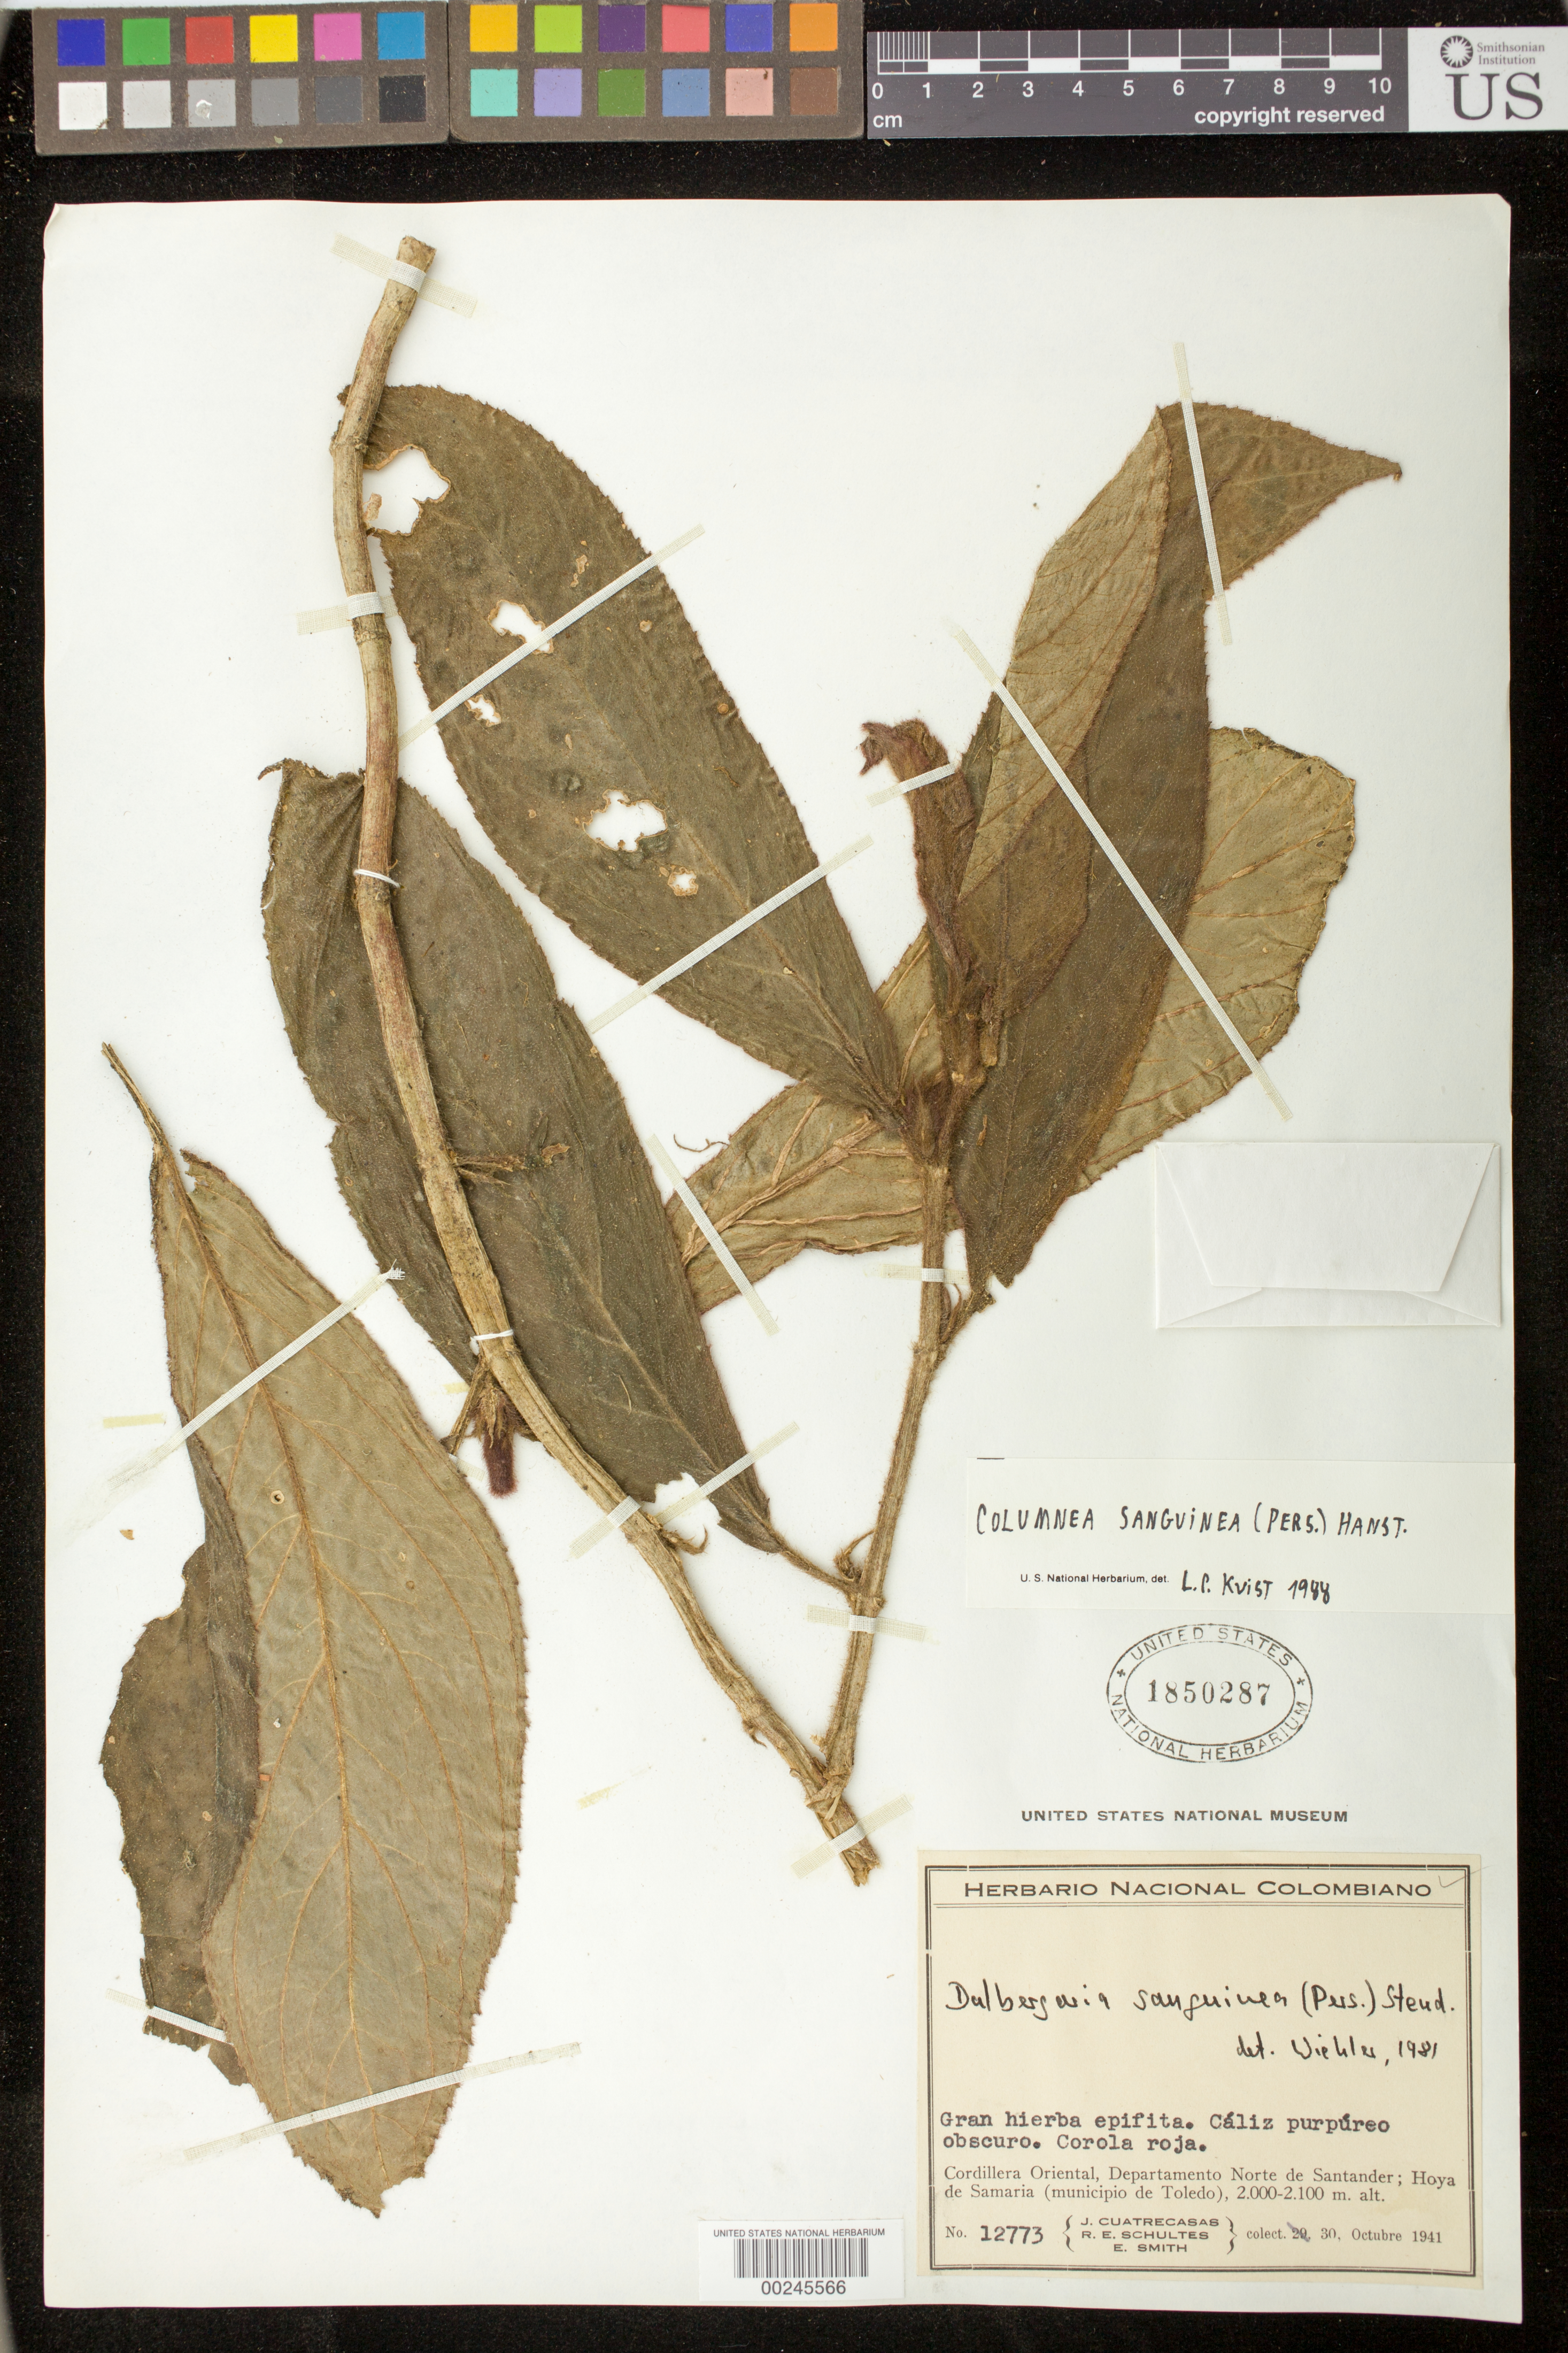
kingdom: Plantae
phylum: Tracheophyta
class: Magnoliopsida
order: Lamiales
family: Gesneriaceae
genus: Columnea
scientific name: Columnea sanguinea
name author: (Pers.) Hanst.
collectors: J. Cuatrecasas, R. E. Schultes & C. E. Smith Jr.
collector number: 12773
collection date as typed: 30 Oct 1941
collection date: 1941-10-30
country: Colombia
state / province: Norte de Santander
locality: Cordillera Oriental; Hoja de Samaria (municipio de Toledo)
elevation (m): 2000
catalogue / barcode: US 1850287